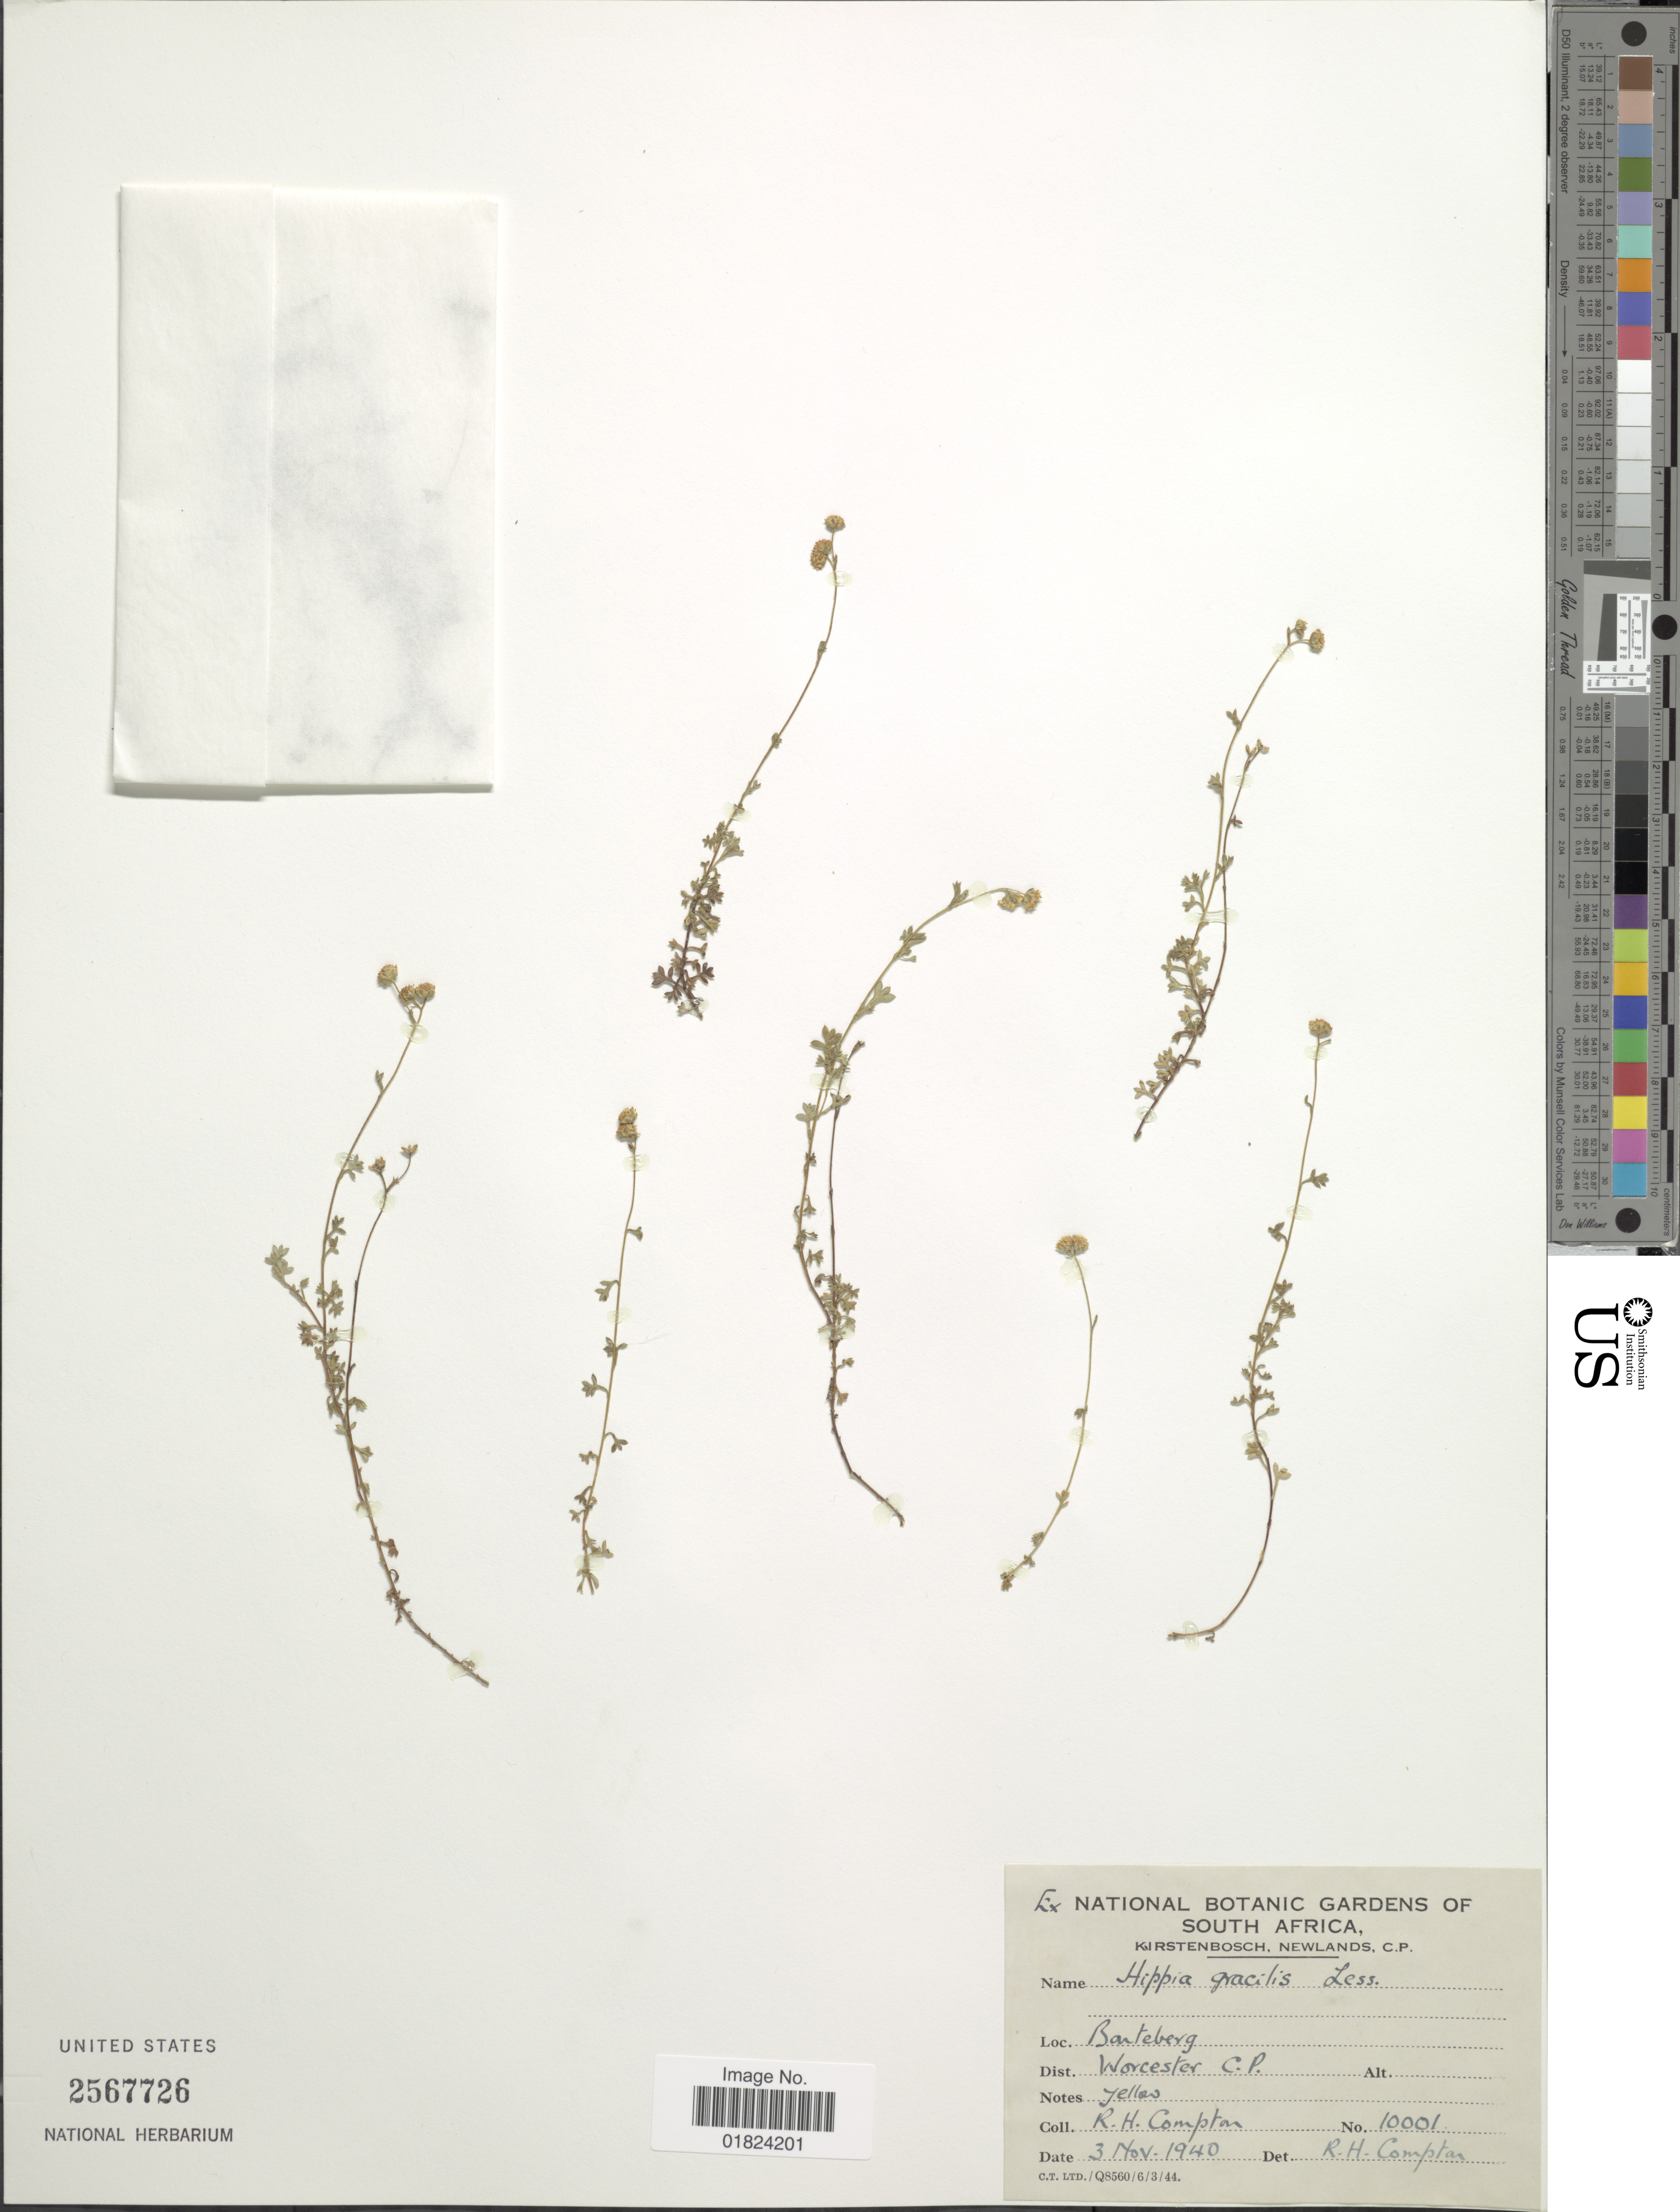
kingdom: Plantae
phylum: Tracheophyta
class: Magnoliopsida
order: Asterales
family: Asteraceae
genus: Hippia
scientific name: Hippia gracilis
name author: Less.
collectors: R. H. Compton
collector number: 10001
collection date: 1940-11-03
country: South Africa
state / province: Western Cape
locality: Banteberg, Dist. Worcester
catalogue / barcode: US 2567726